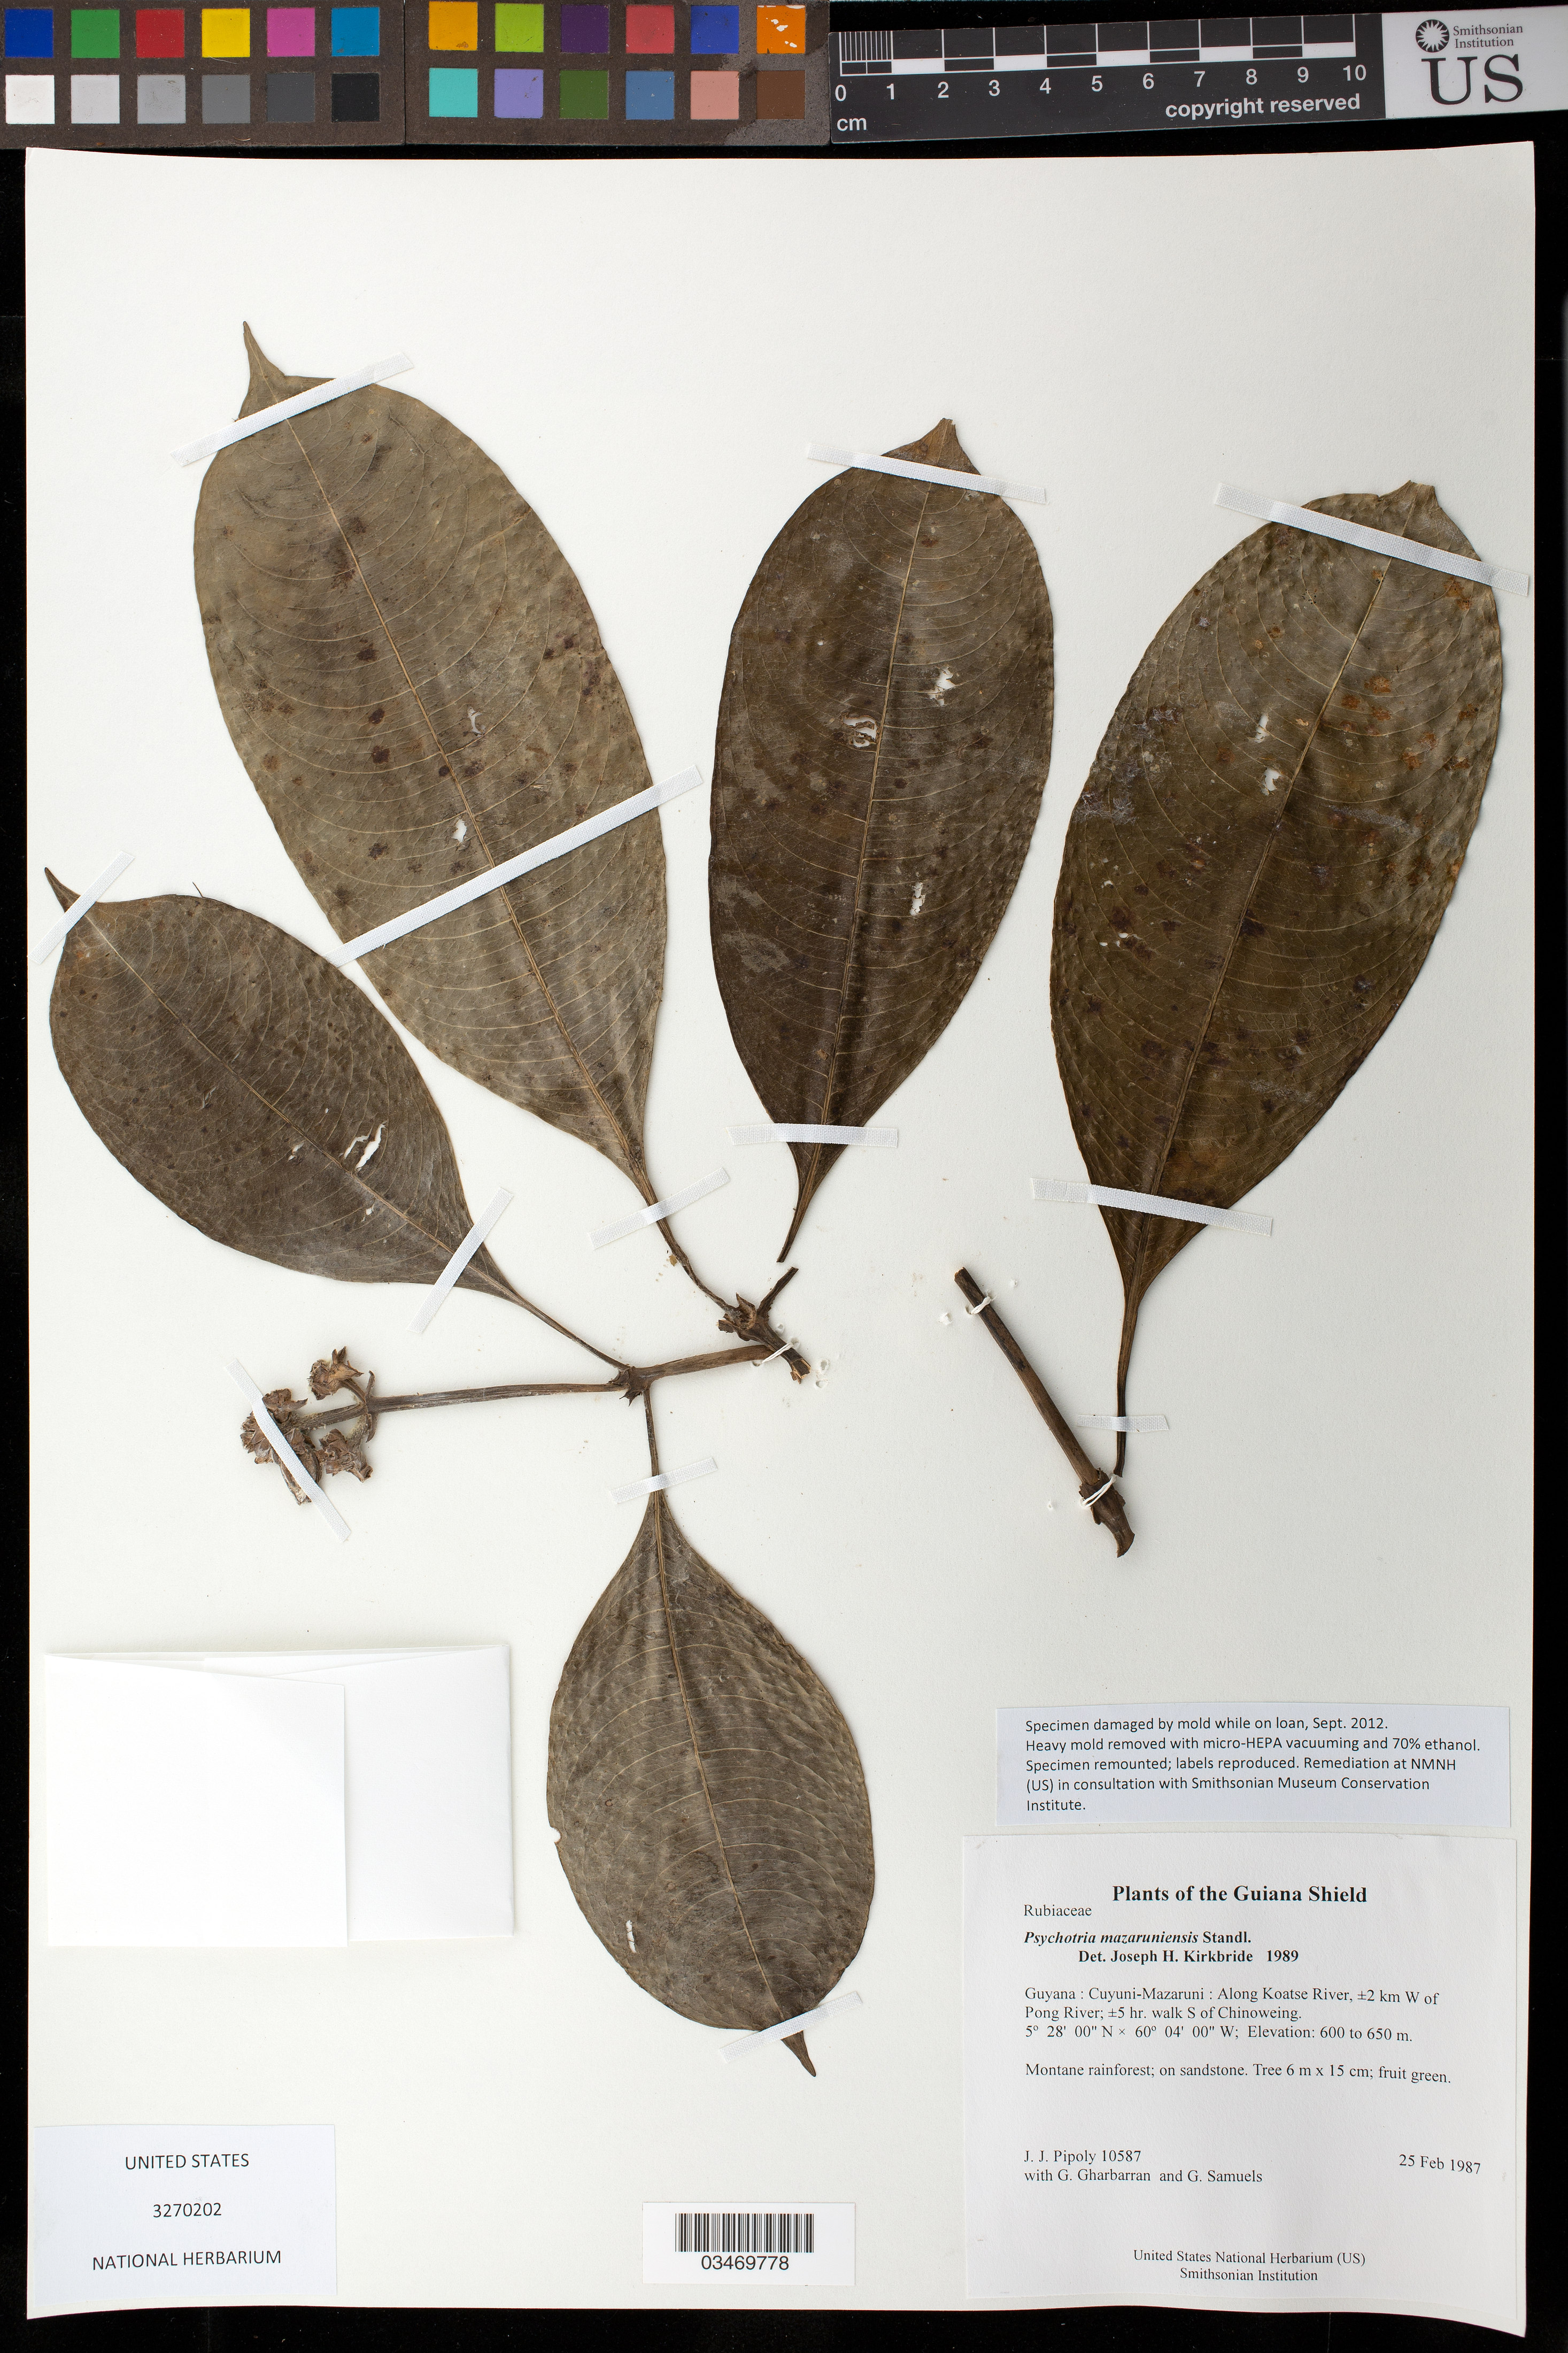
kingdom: Plantae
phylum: Tracheophyta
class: Magnoliopsida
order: Gentianales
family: Rubiaceae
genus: Psychotria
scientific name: Psychotria mazaruniensis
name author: Standl.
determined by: Kirkbride, J. H.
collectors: J. J. Pipoly, G. Gharbarran & G. Samuels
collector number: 10587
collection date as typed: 25 February 1987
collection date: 1987-02-25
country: Guyana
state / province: Cuyuni-Mazaruni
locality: Along Koatse River, ±2 km W of Pong River; ±5 hr. walk S of Chinoweing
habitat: Montane rainforest; on sandstone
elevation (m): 600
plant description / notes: Distribution: US, NY Specimen damaged by mold while on loan, Sept. 2012. Heavy mold removed with micro-HEPA vacuuming and 70% ethanol. Specimen remounted; labels reproduced. Remediation at NMNH (US) in consultation with Smithsonian Museum Conservation Institute.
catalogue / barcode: US 3270202